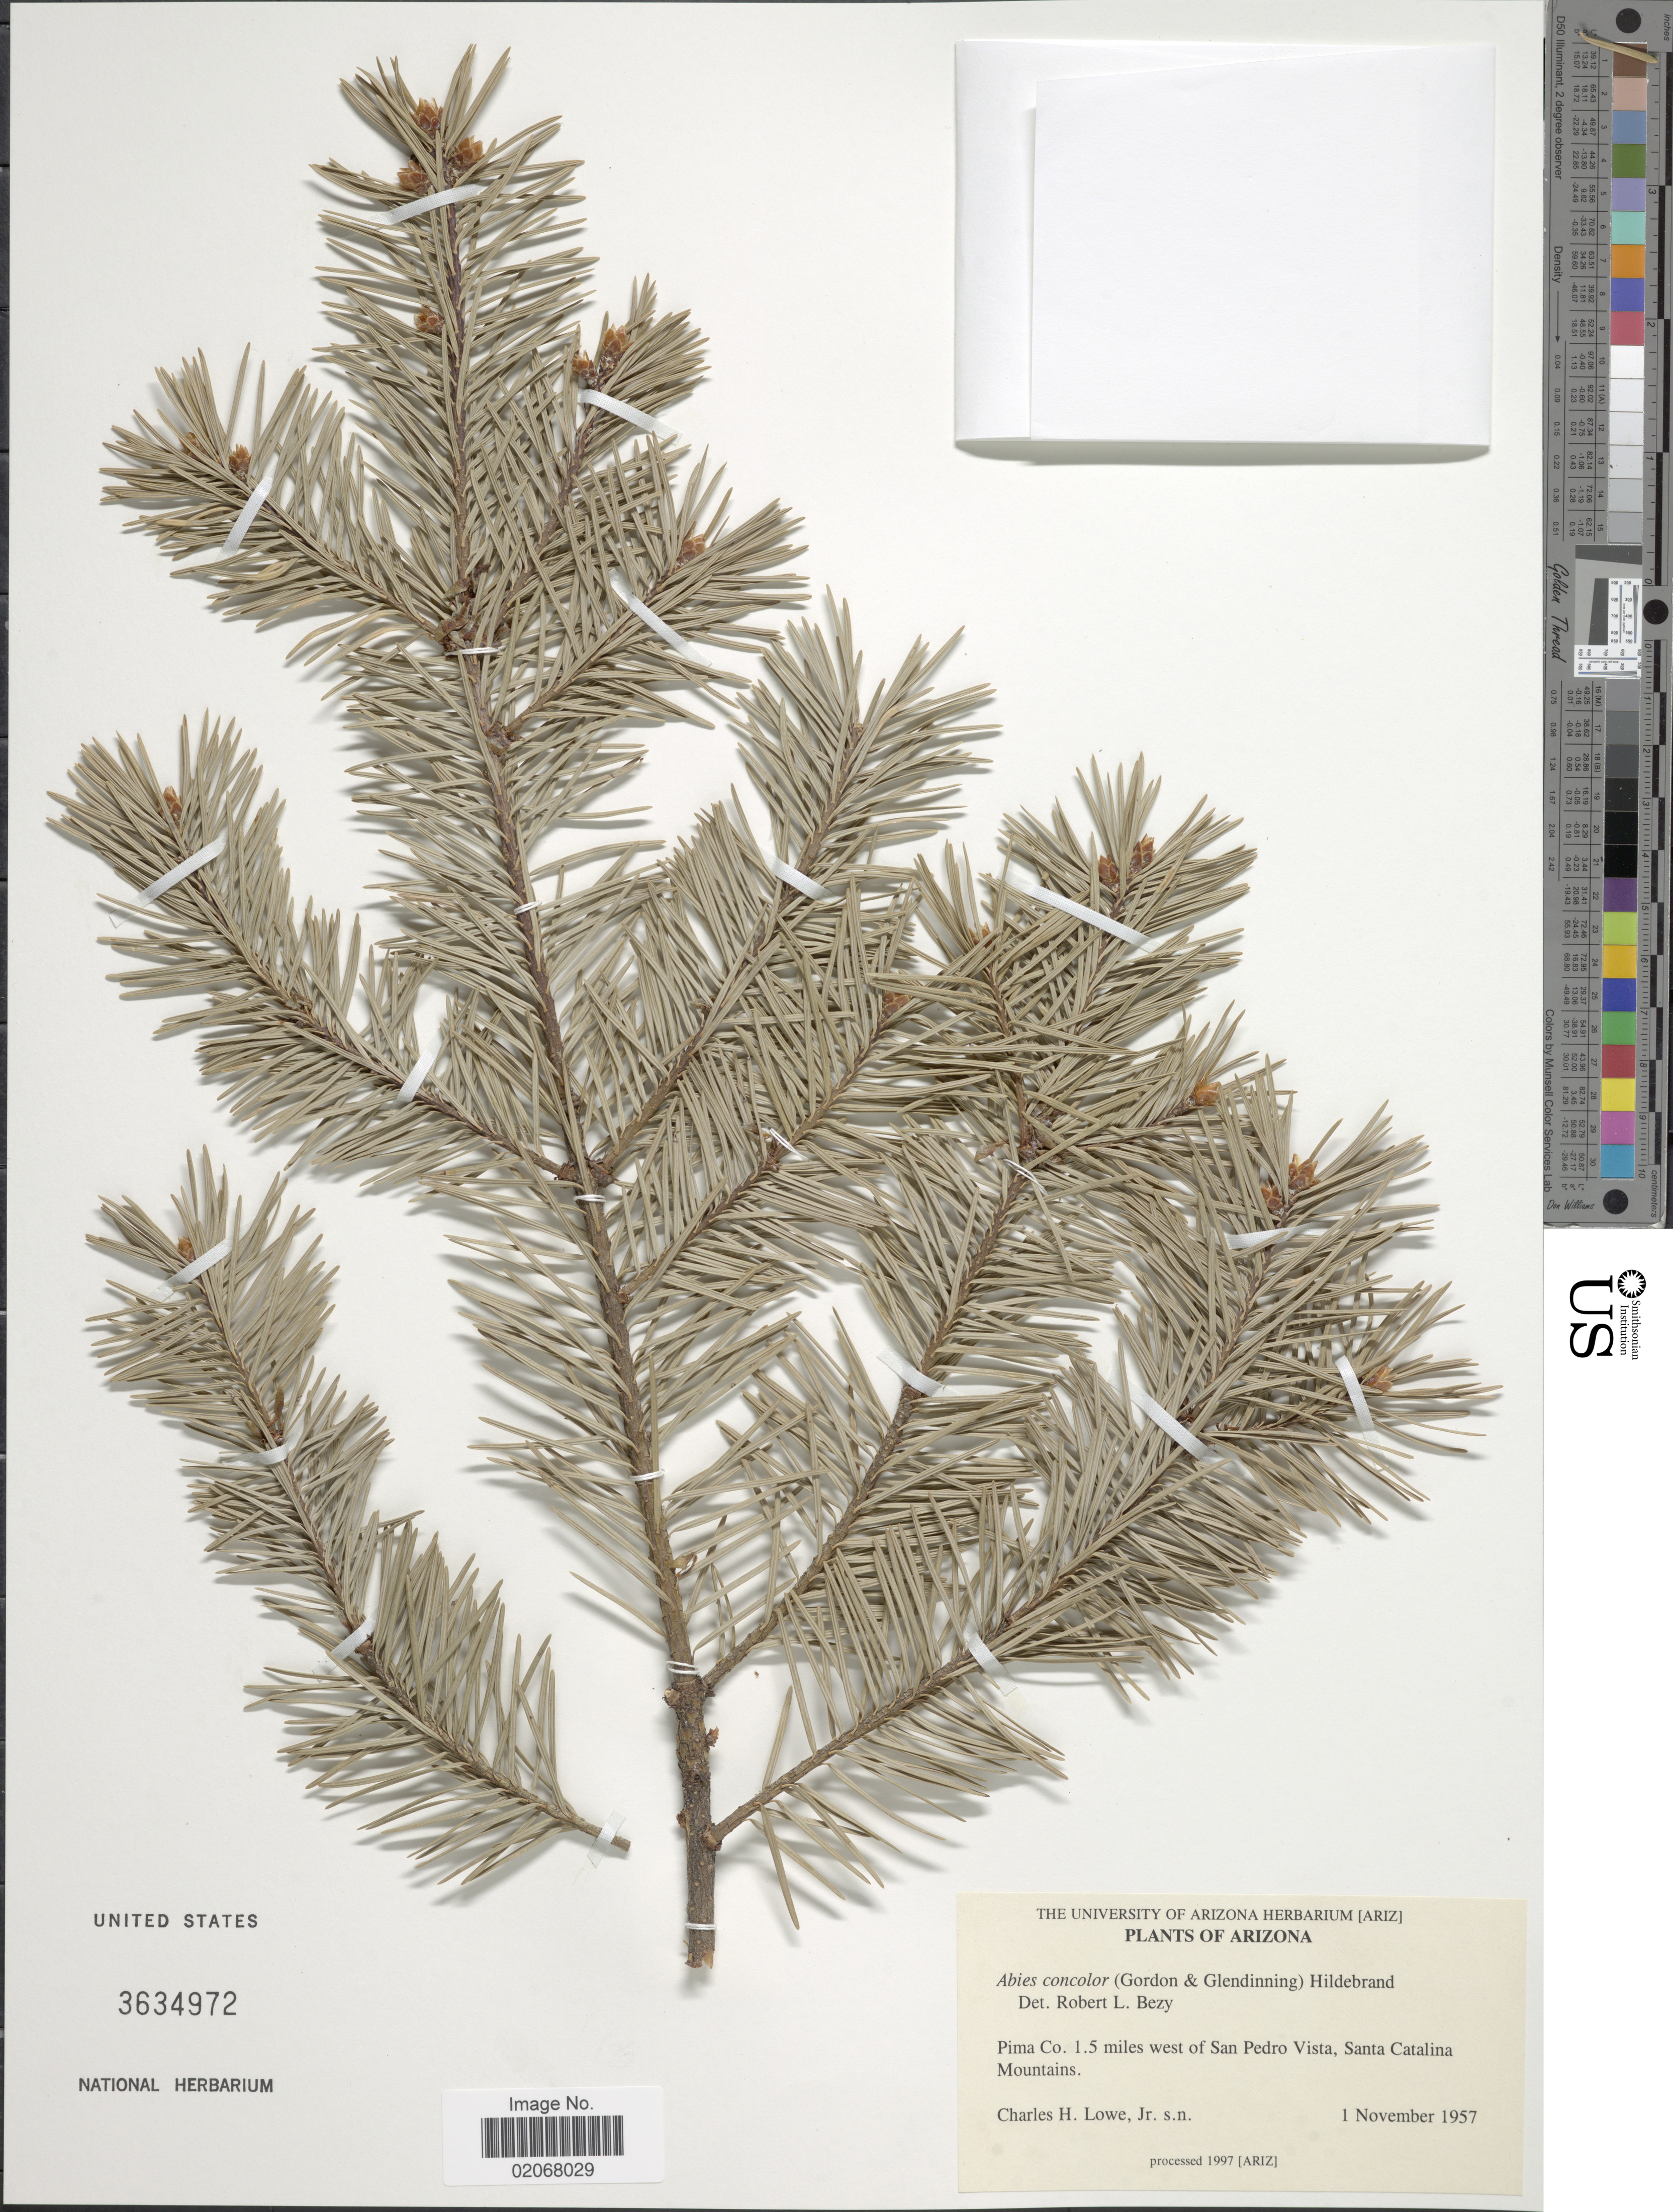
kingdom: Plantae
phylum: Tracheophyta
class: Pinopsida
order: Pinales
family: Pinaceae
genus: Abies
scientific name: Abies concolor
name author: (Gordon & Glend.) Lindl. ex Hildebr.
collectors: Lowe Jr., C. H.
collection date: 1957-11-01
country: United States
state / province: Arizona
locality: Pima Co. 1.5 miles west of San Pedro Vista, Santa Catalina Mountains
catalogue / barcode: US 3634972